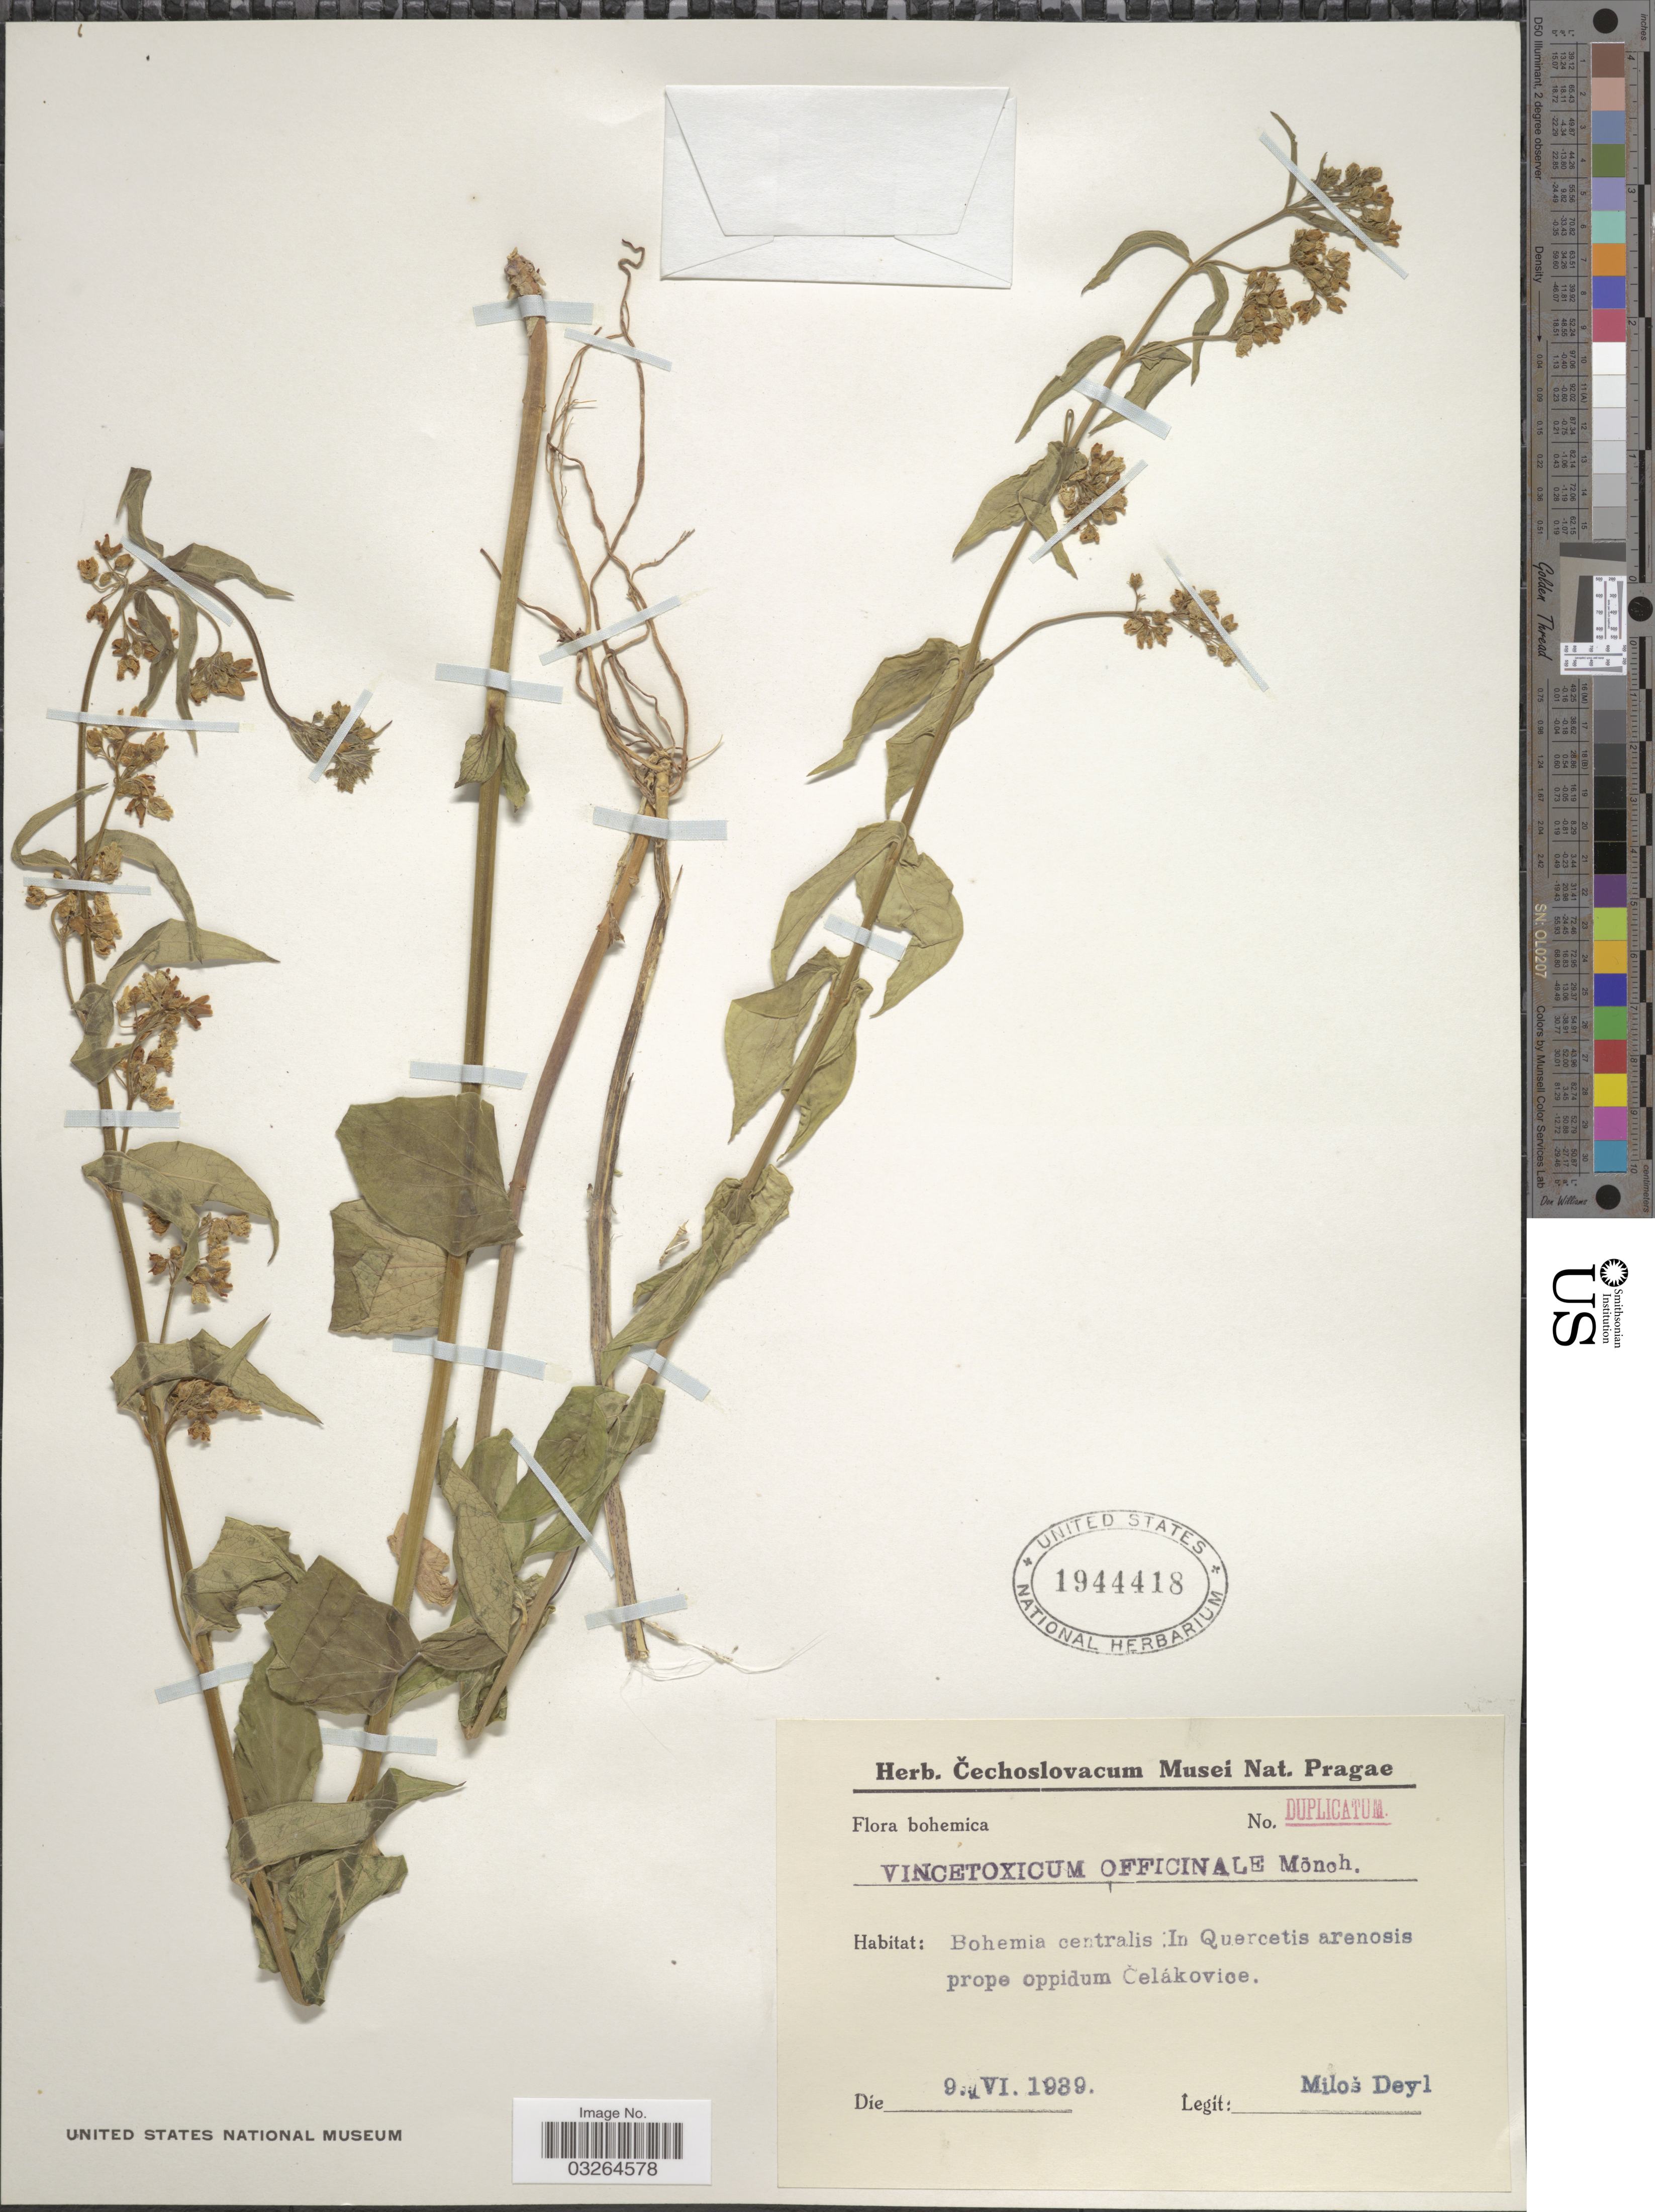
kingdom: Plantae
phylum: Tracheophyta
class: Magnoliopsida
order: Gentianales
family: Apocynaceae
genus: Cynanchum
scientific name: Cynanchum vincetoxicum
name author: Pers.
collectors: M. Deyl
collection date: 1939-06-09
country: Czechia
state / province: Central Bohemian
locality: Bohemia centralis: In Quercetis arenosis prope oppidum Celákovice.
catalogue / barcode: US 1944418